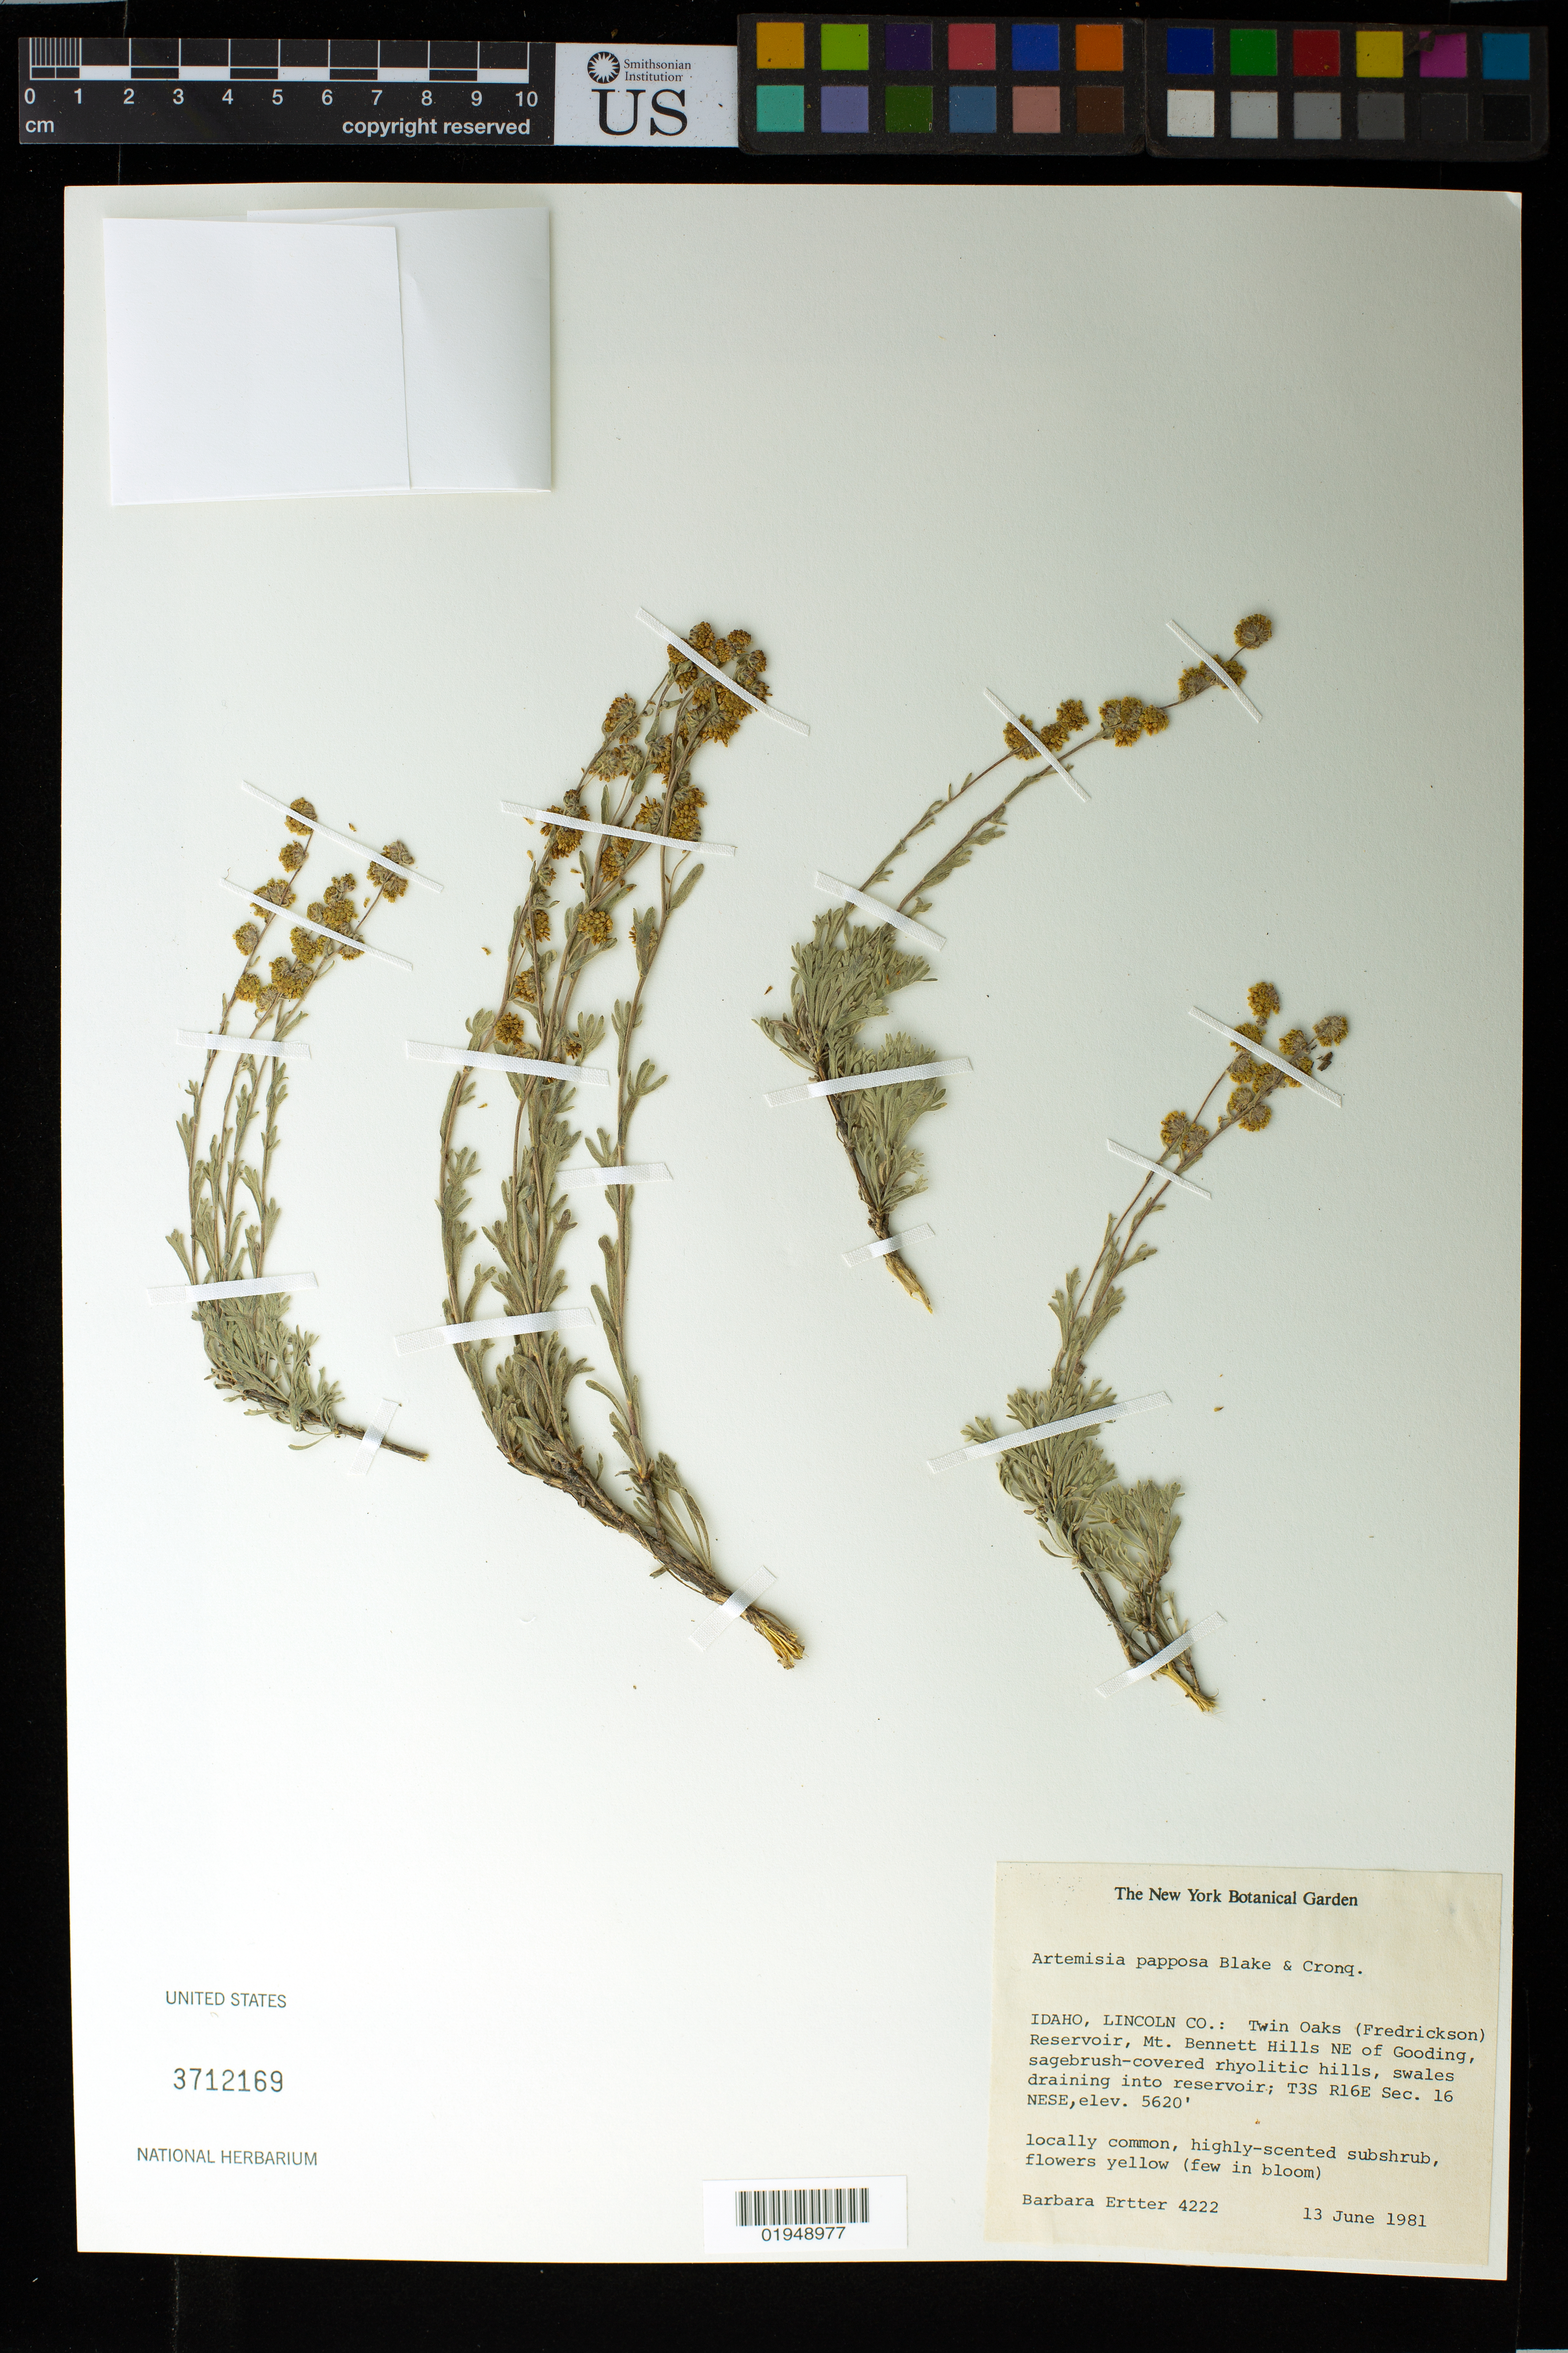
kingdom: Plantae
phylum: Tracheophyta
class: Magnoliopsida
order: Asterales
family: Asteraceae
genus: Artemisia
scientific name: Artemisia papposa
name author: S.F. Blake & Cronq.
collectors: B. Ertter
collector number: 4222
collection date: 1981-06-13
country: United States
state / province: Idaho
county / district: Lincoln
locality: Twin Oaks (Frederickson) Reservoir, Mt. Bennett Hills NE of Gooding; T3S R16E Sec. 16 NESE.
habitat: sagebrush-covered rhyolitic hills, swales draining into reservoir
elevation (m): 1713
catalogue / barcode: US 3712169